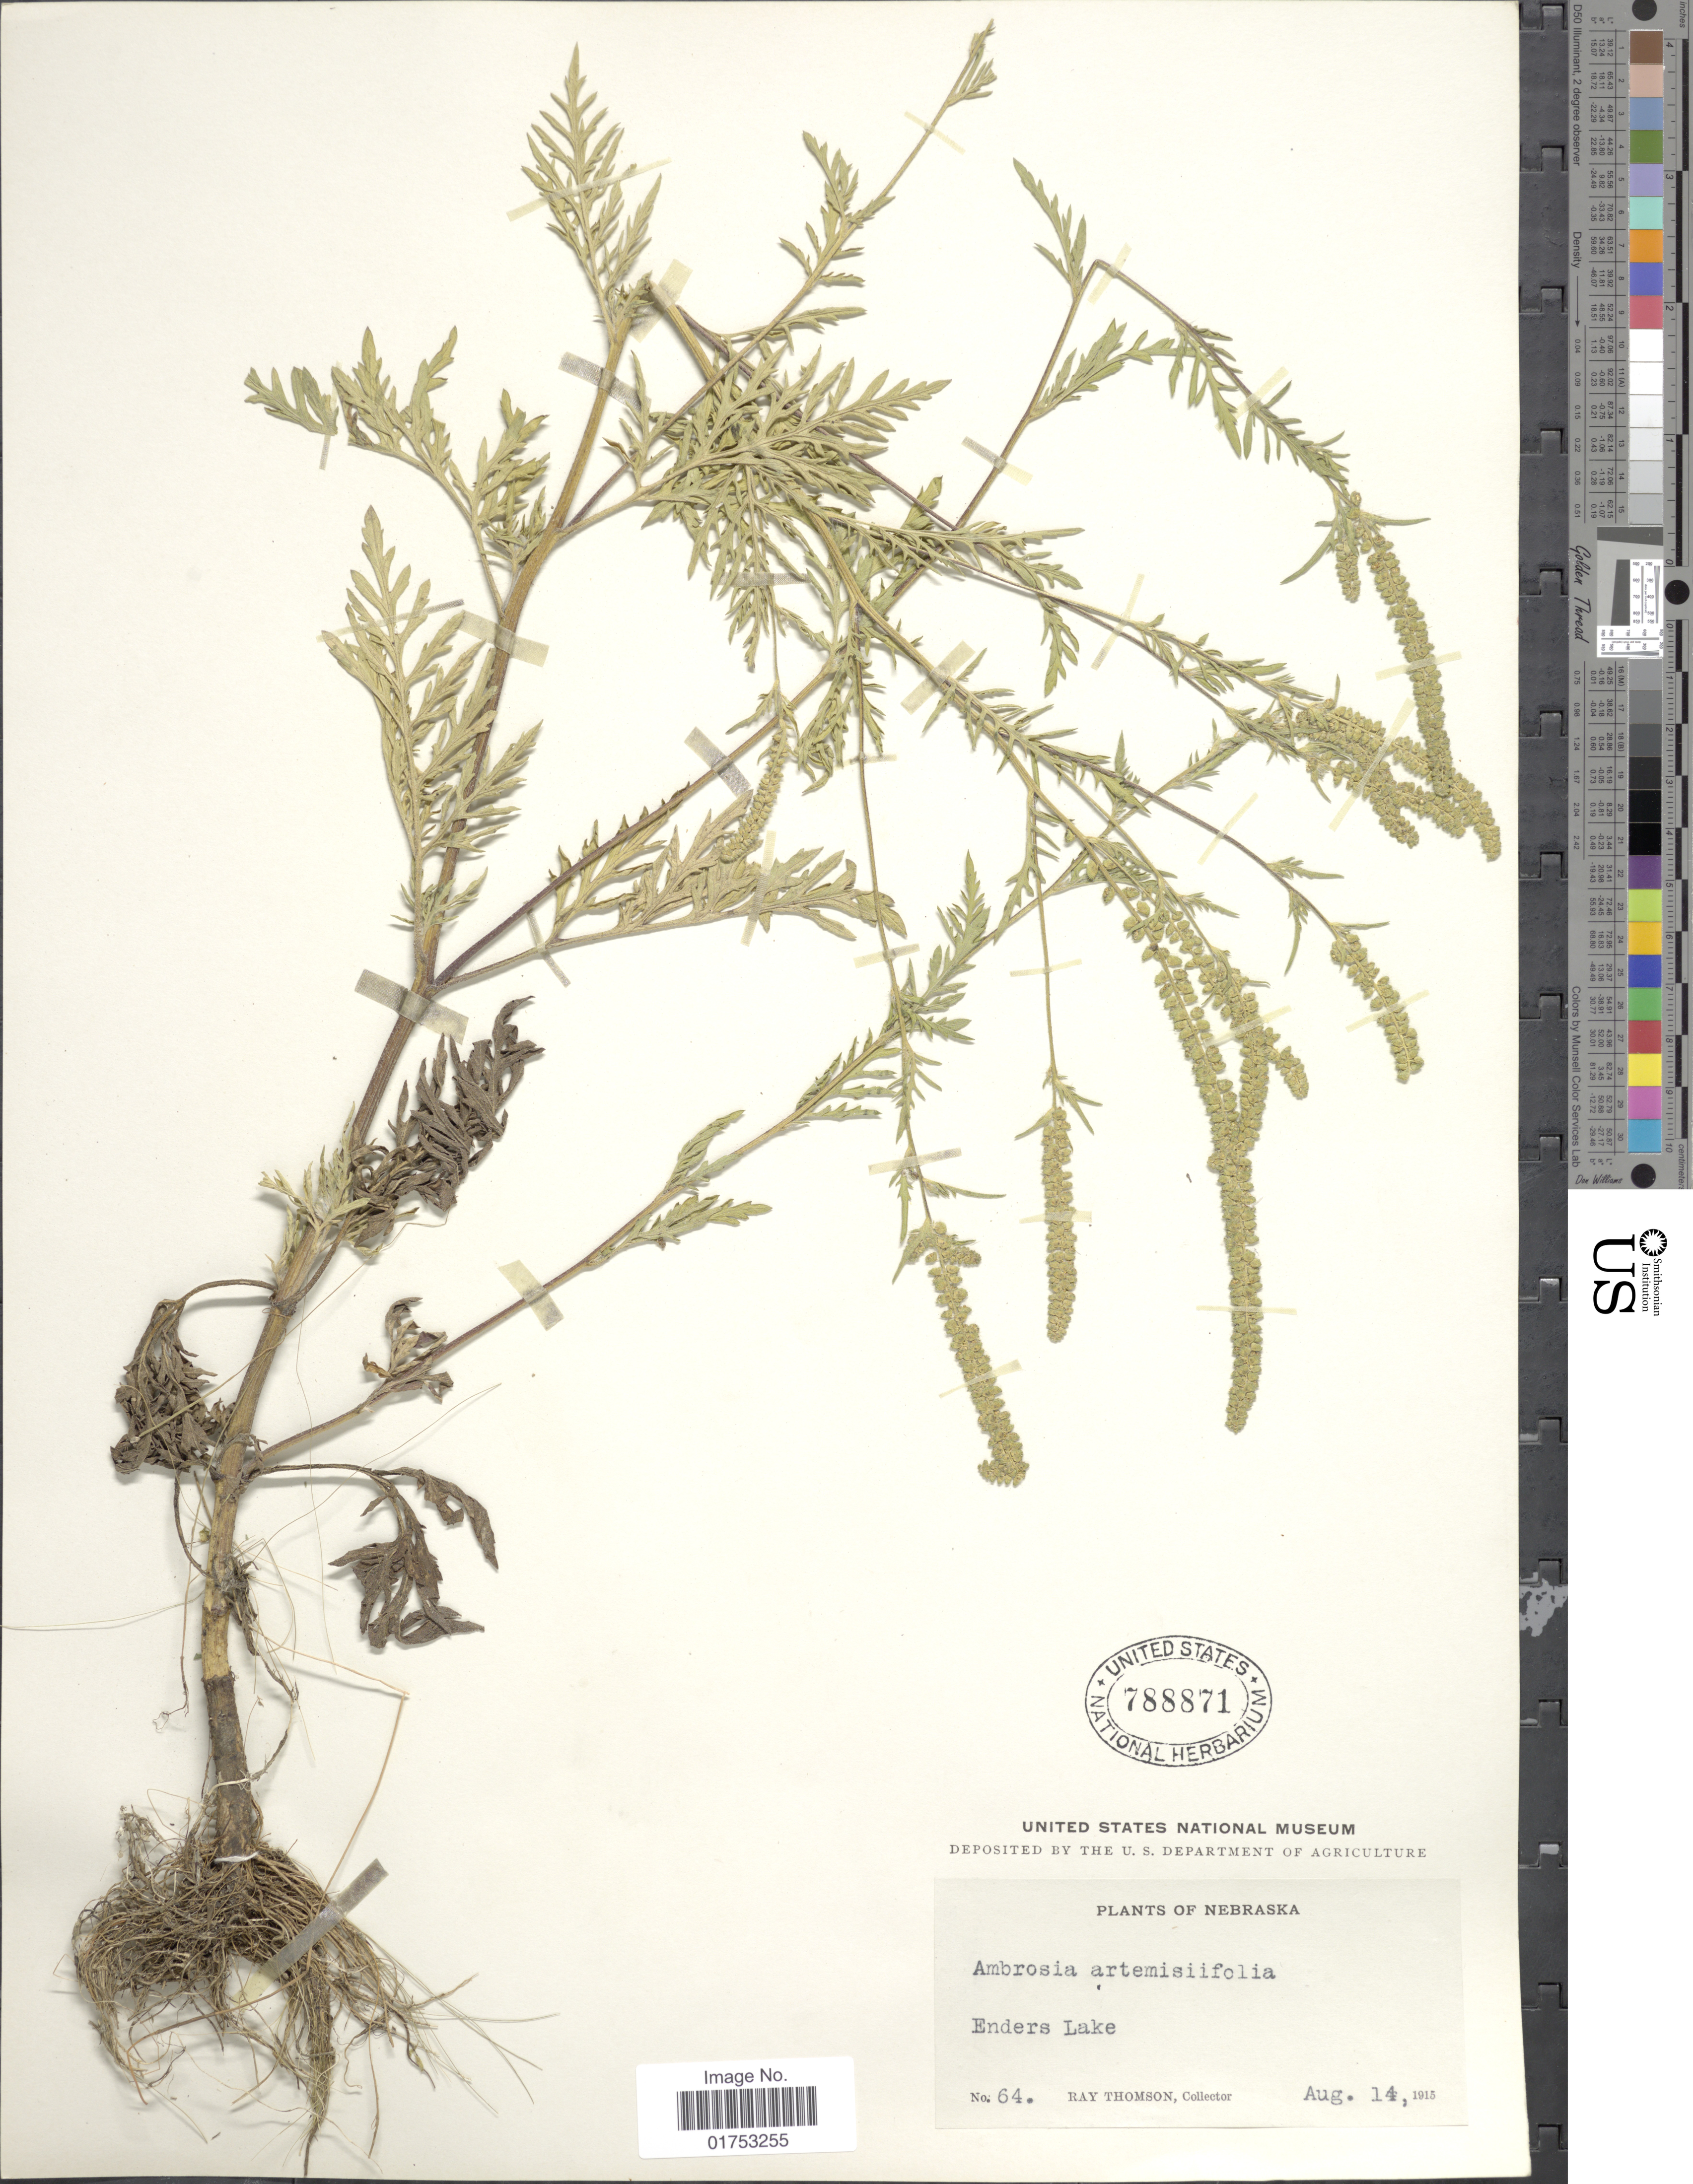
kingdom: Plantae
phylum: Tracheophyta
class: Magnoliopsida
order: Asterales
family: Asteraceae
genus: Ambrosia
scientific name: Ambrosia artemisiifolia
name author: L.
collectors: R. Thomson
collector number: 64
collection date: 1915-08-14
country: United States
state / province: Nebraska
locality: Enders Lake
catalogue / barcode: US 788871